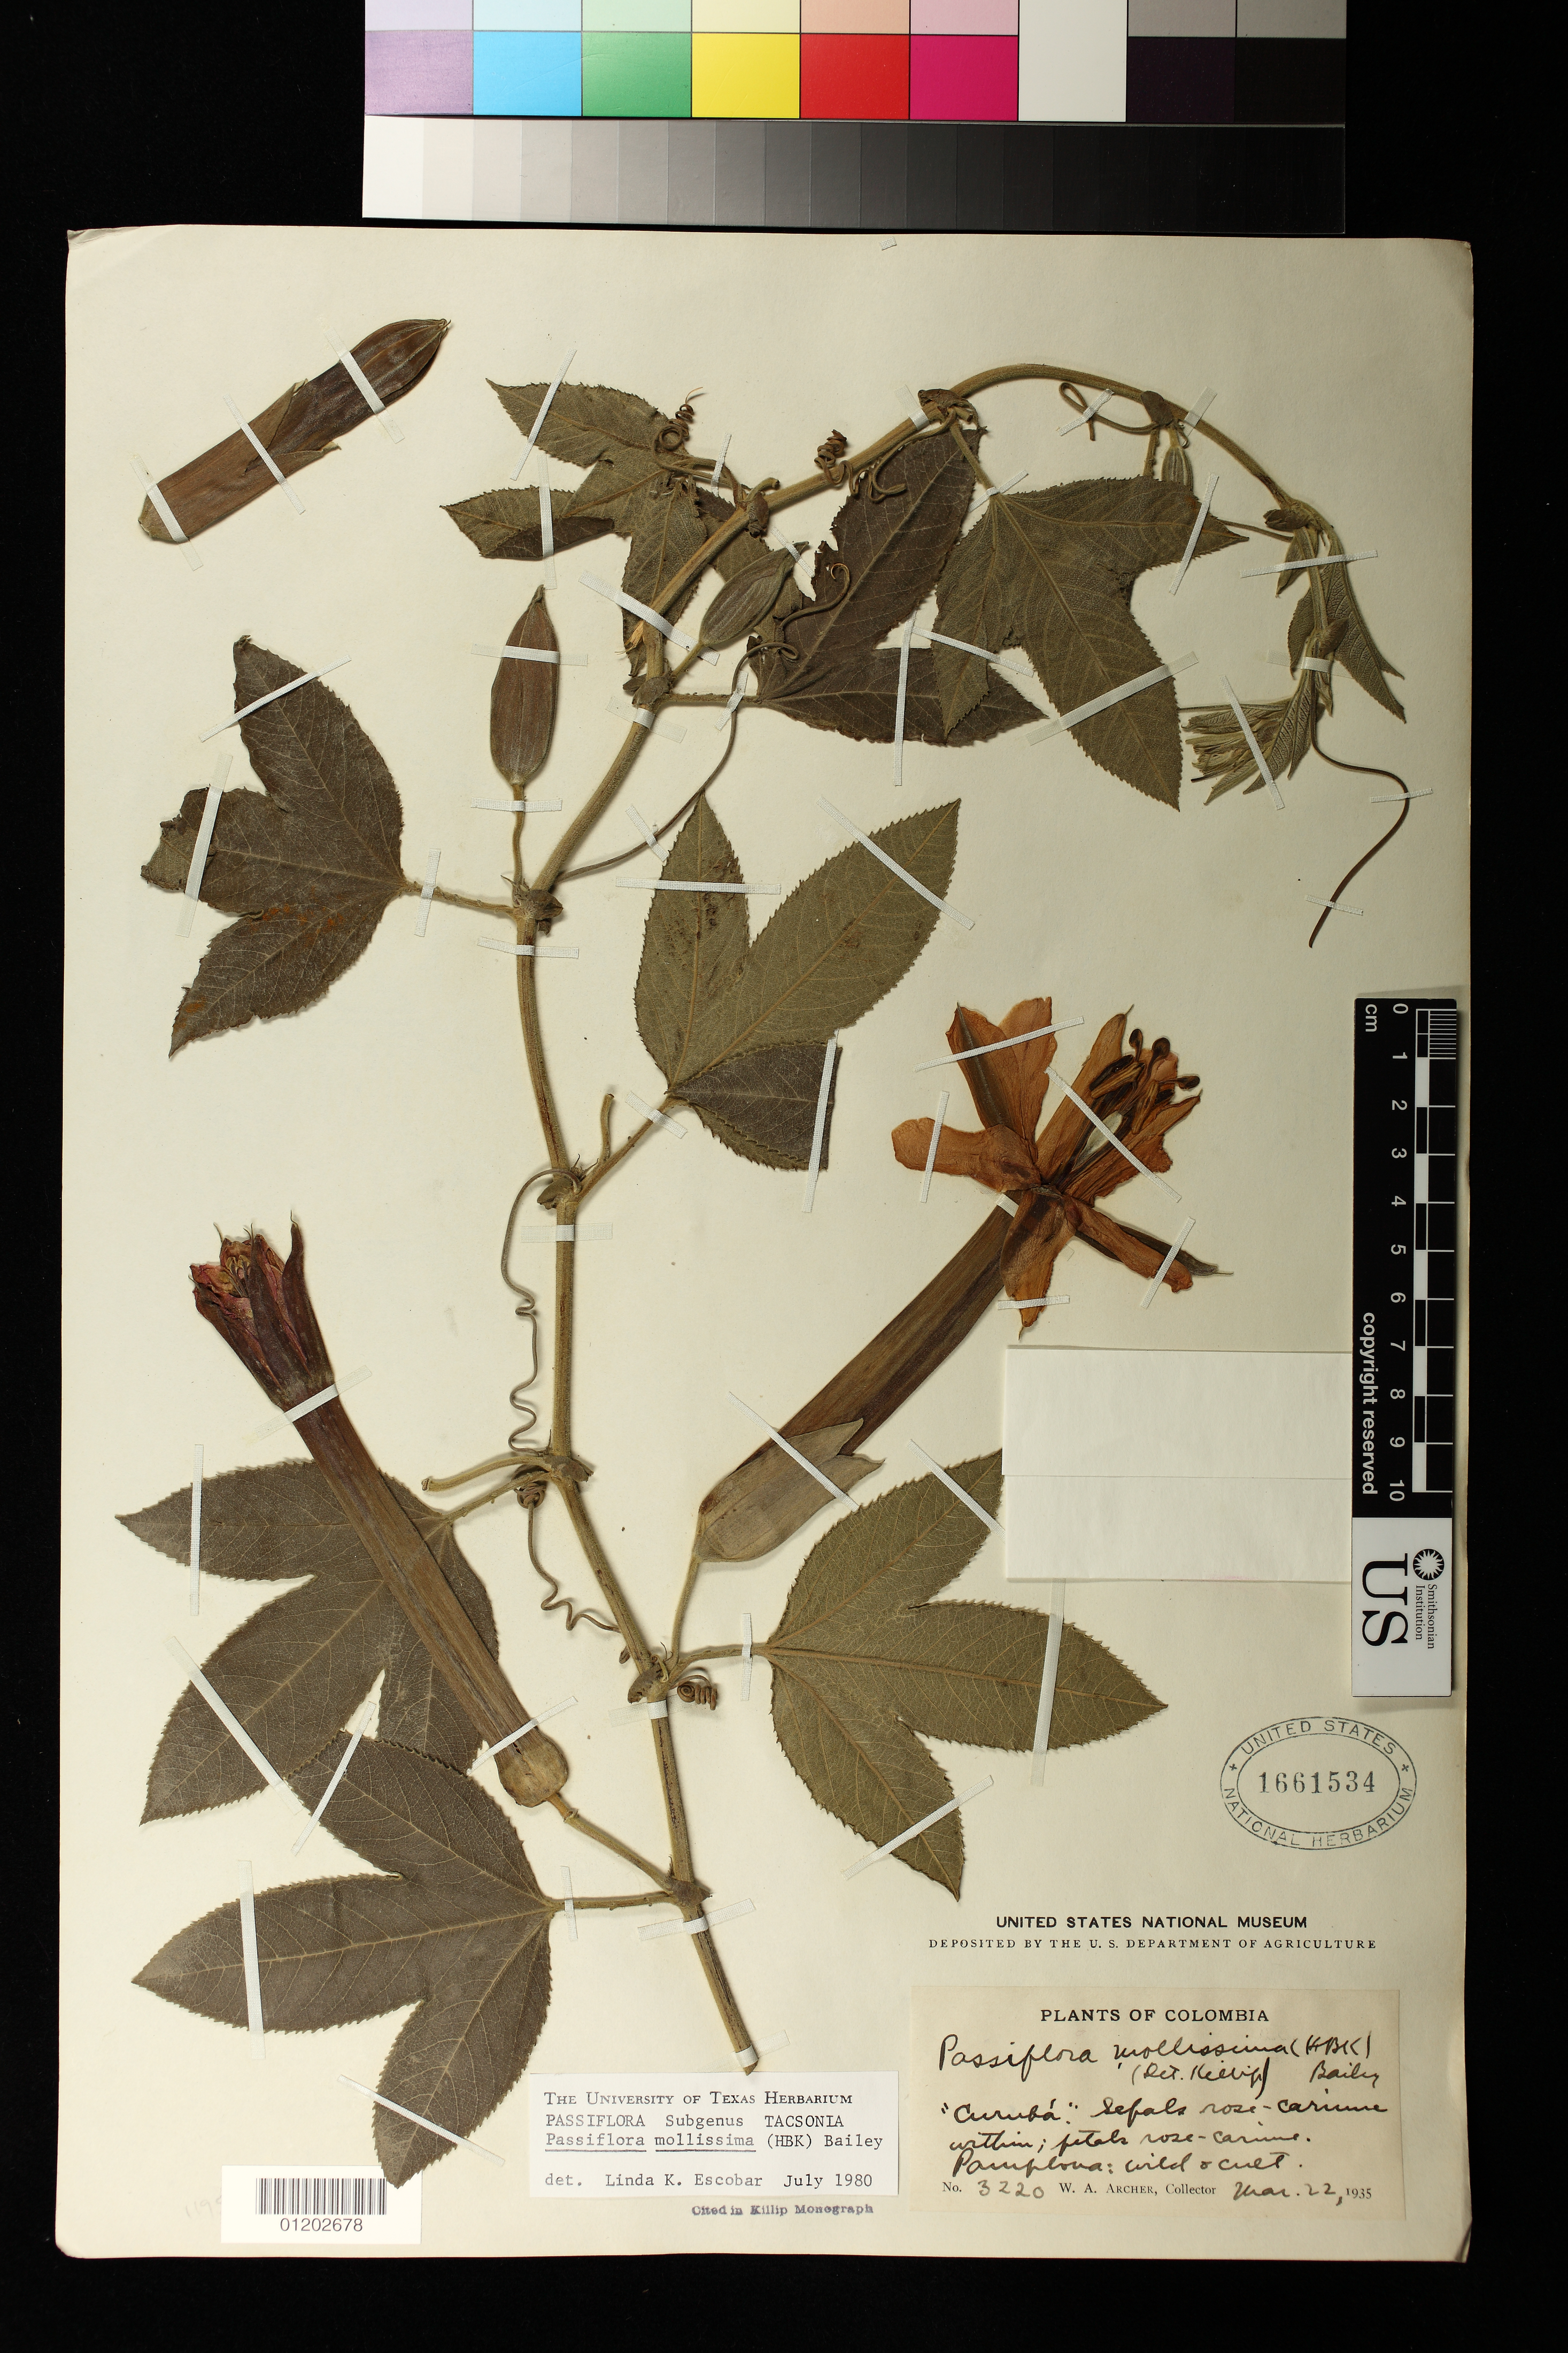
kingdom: Plantae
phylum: Tracheophyta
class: Magnoliopsida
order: Malpighiales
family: Passifloraceae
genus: Passiflora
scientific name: Passiflora mollissima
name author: (Kunth) L.H. Bailey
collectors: W. A. Archer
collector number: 3220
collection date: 1935-03-22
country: Colombia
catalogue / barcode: US 1661534